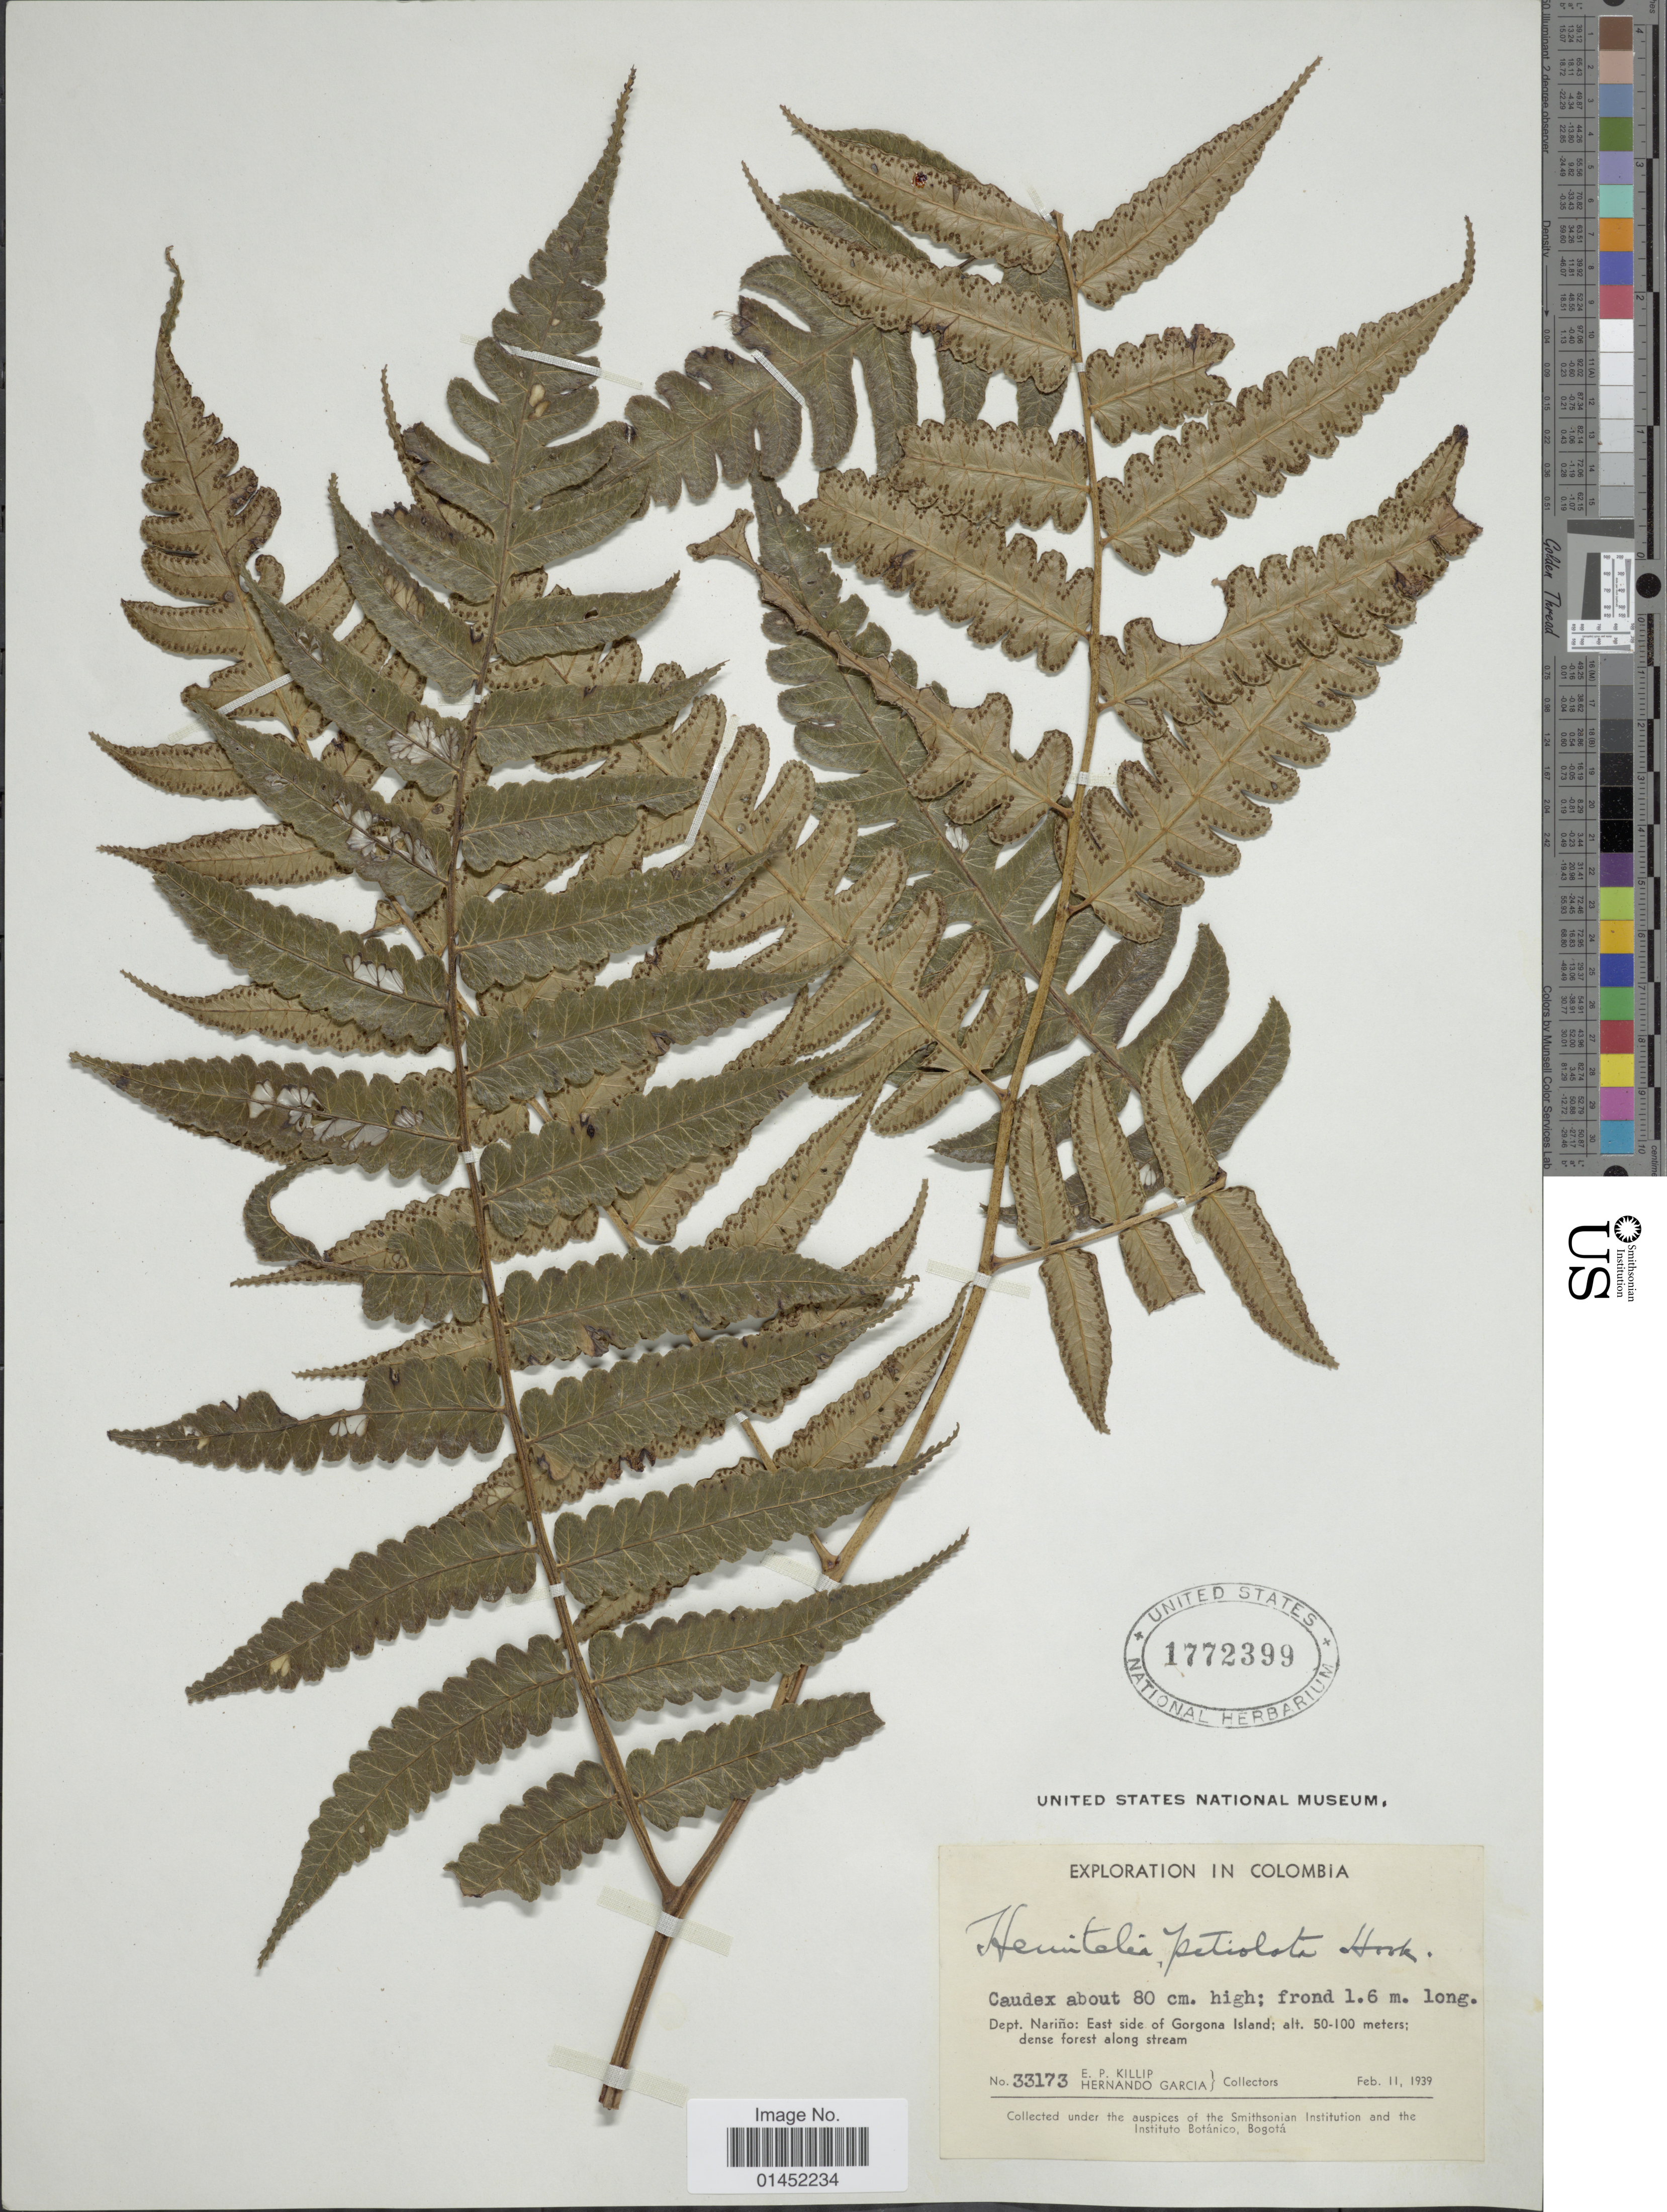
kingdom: Plantae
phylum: Tracheophyta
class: Polypodiopsida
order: Cyatheales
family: Cyatheaceae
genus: Cyathea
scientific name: Cyathea petiolata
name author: (Hook.) R.M. Tryon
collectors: E. P. Killip & H. Garcia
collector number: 33173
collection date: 1939-02-11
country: Colombia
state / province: Nariño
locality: Dept. Nariño: east side of Gorgona Island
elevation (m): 50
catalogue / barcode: US 1772399